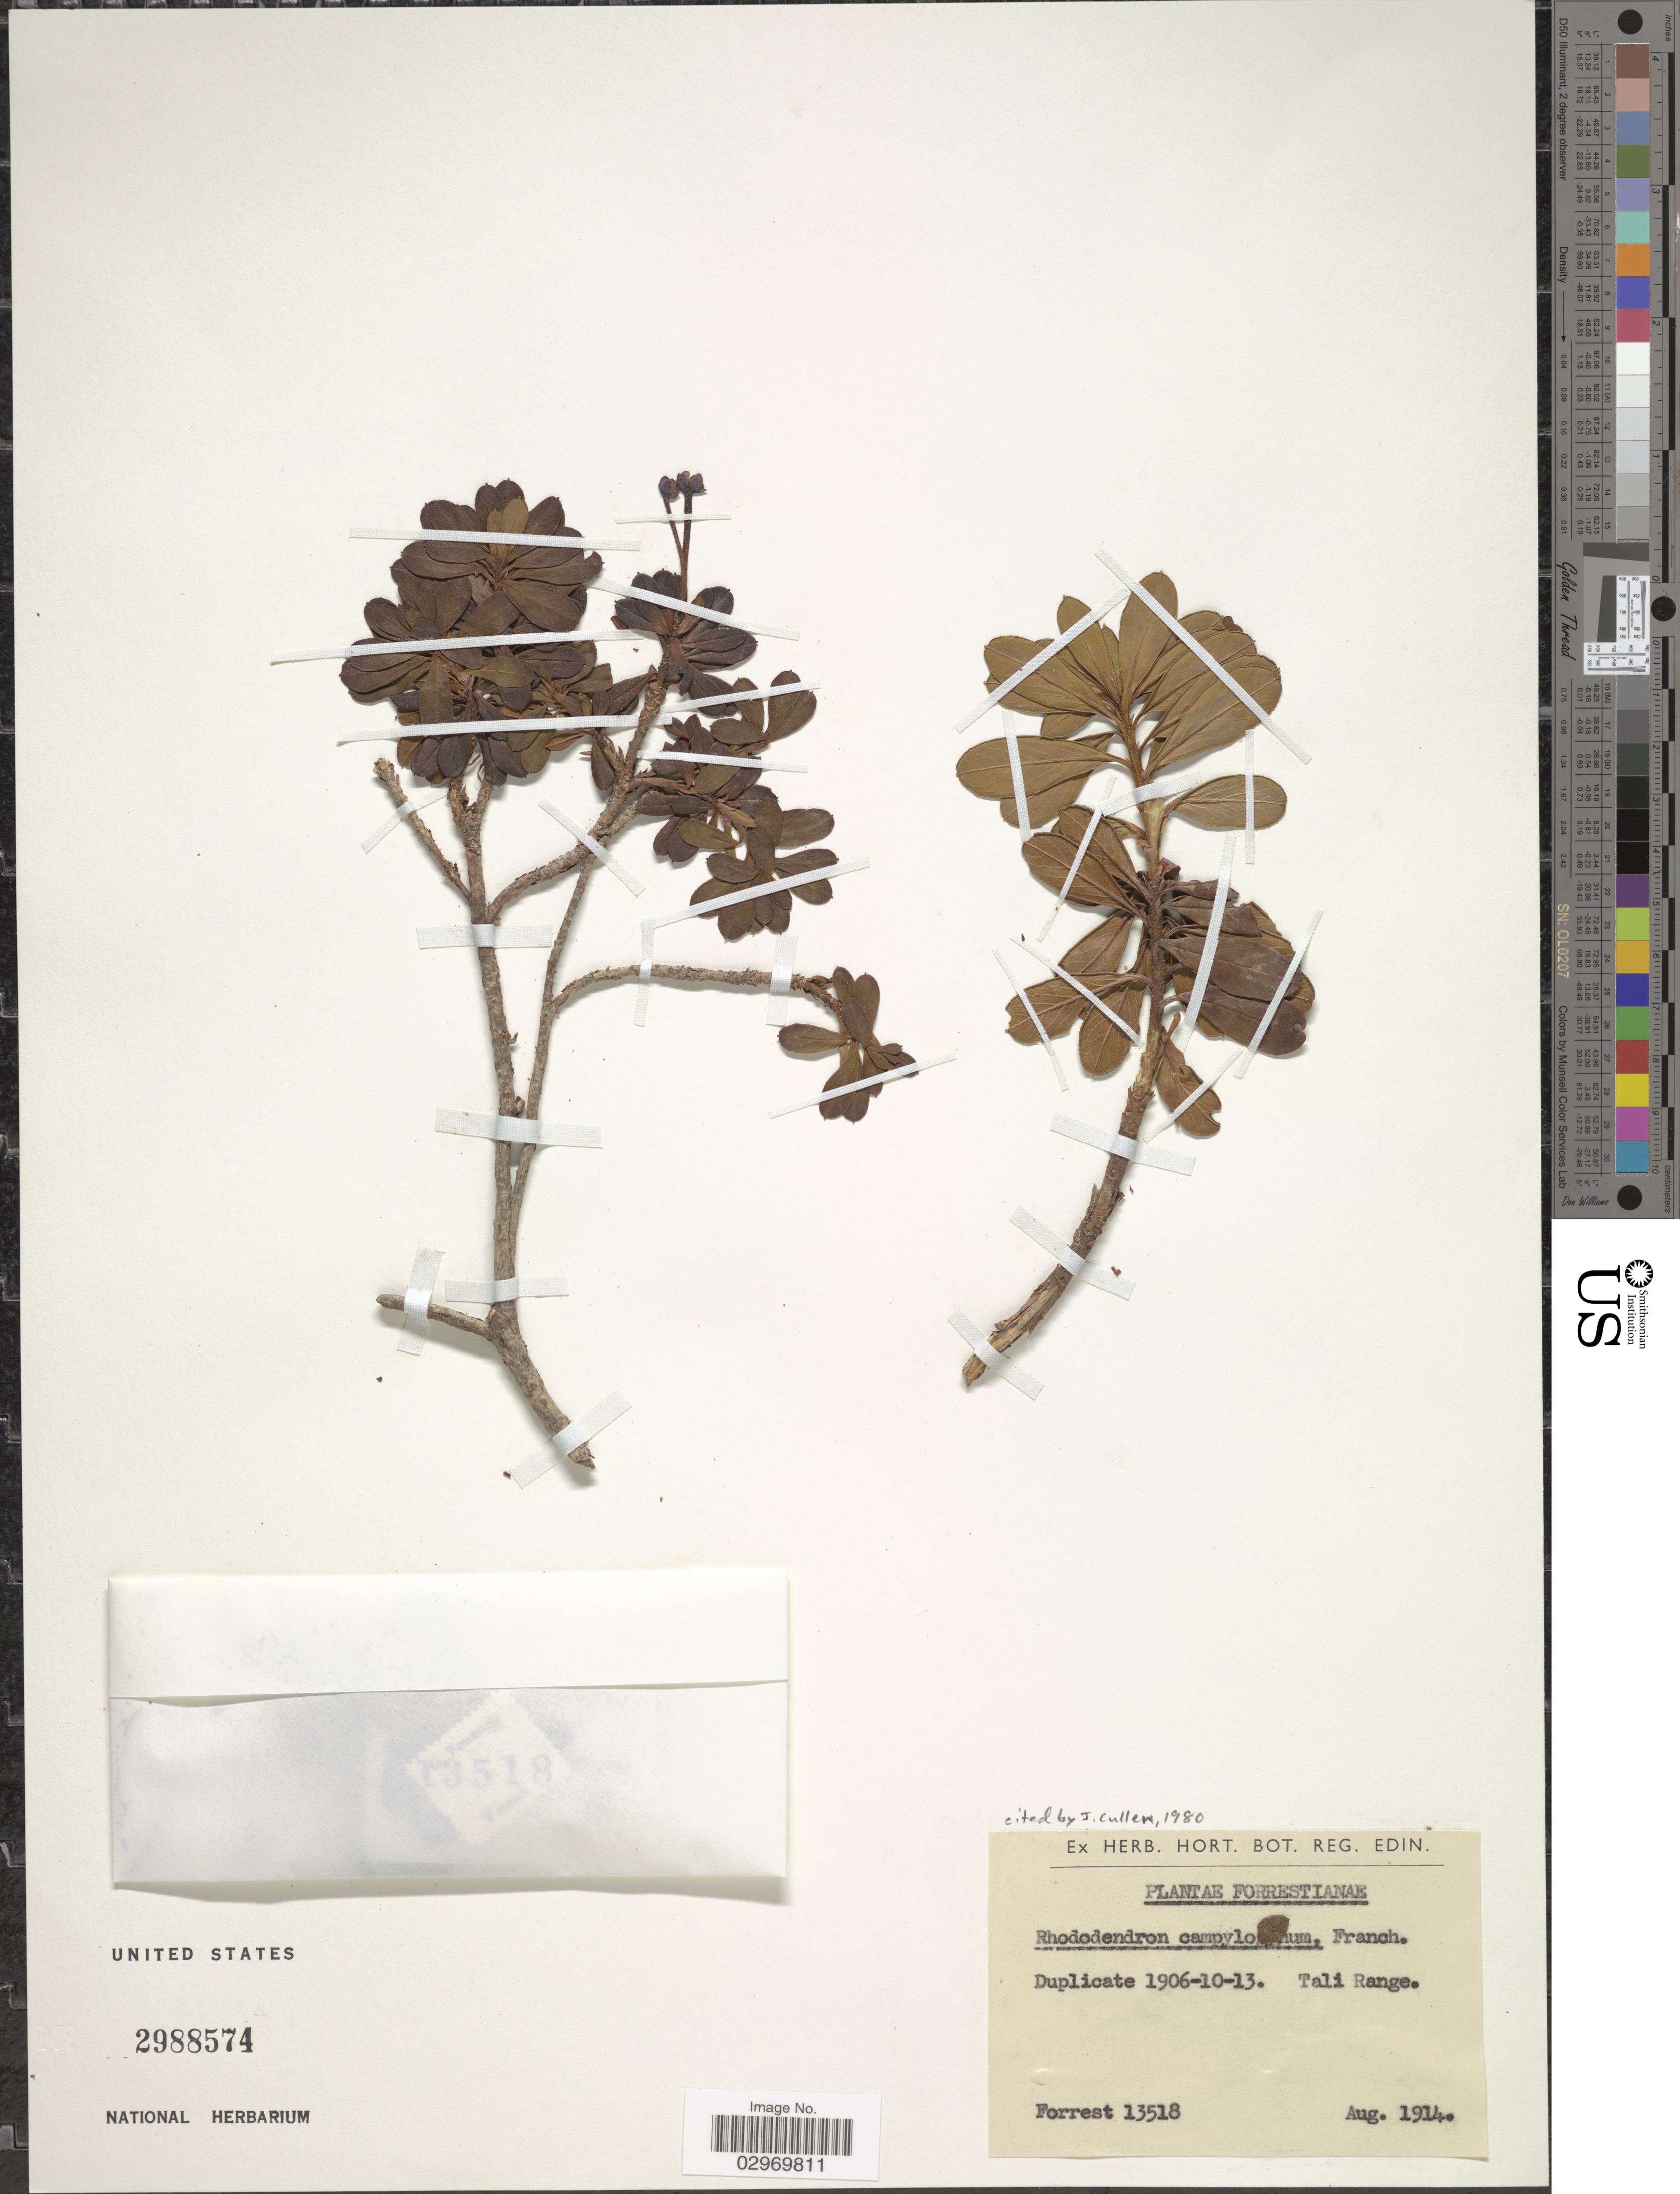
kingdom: Plantae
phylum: Tracheophyta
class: Magnoliopsida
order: Ericales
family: Ericaceae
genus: Rhododendron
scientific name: Rhododendron campylogynum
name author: Franch.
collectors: -. Forrest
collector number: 13518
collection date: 1914-08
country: China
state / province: Yunnan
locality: Tali Range.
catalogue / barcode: US 2988574